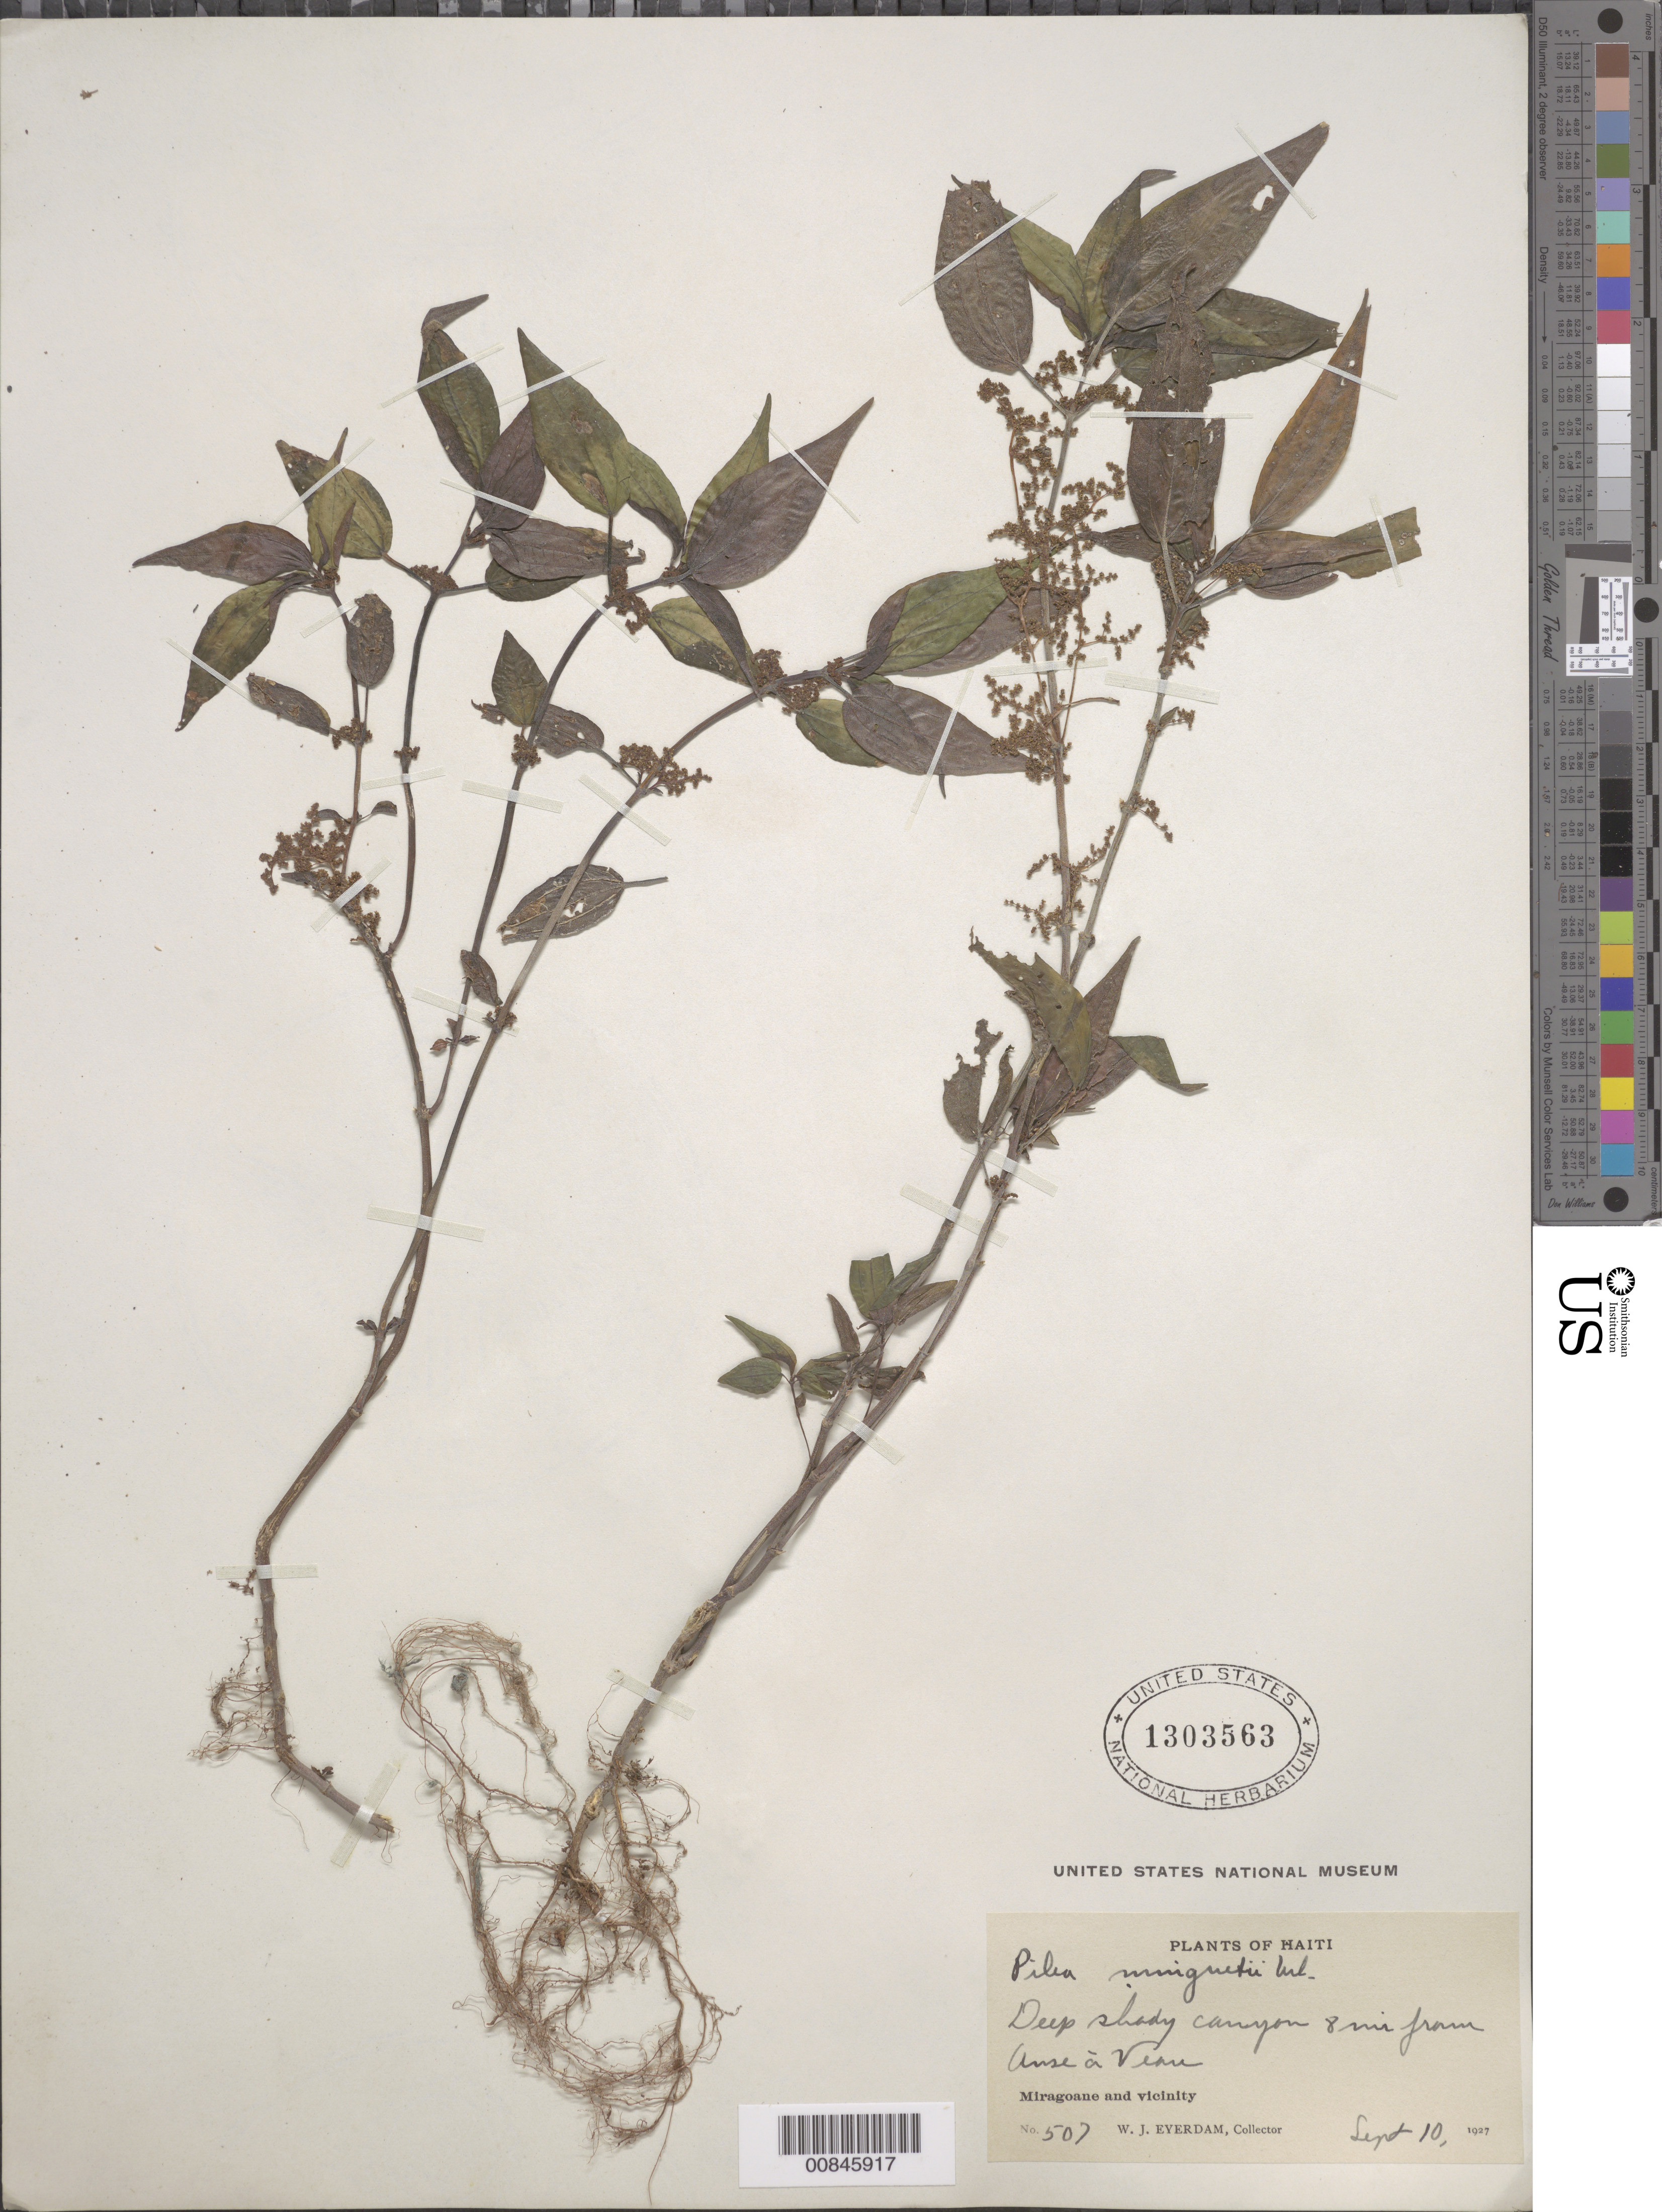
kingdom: Plantae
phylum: Tracheophyta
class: Magnoliopsida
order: Rosales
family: Urticaceae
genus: Pilea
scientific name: Pilea minguetii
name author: Urb.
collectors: W. J. Eyerdam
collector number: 507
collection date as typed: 10 Sep 1927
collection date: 1927-09-10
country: Haiti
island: Hispaniola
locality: Miragoane and vicinity. Canyon 8 mi. from Anse à Veau.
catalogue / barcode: US 1303563